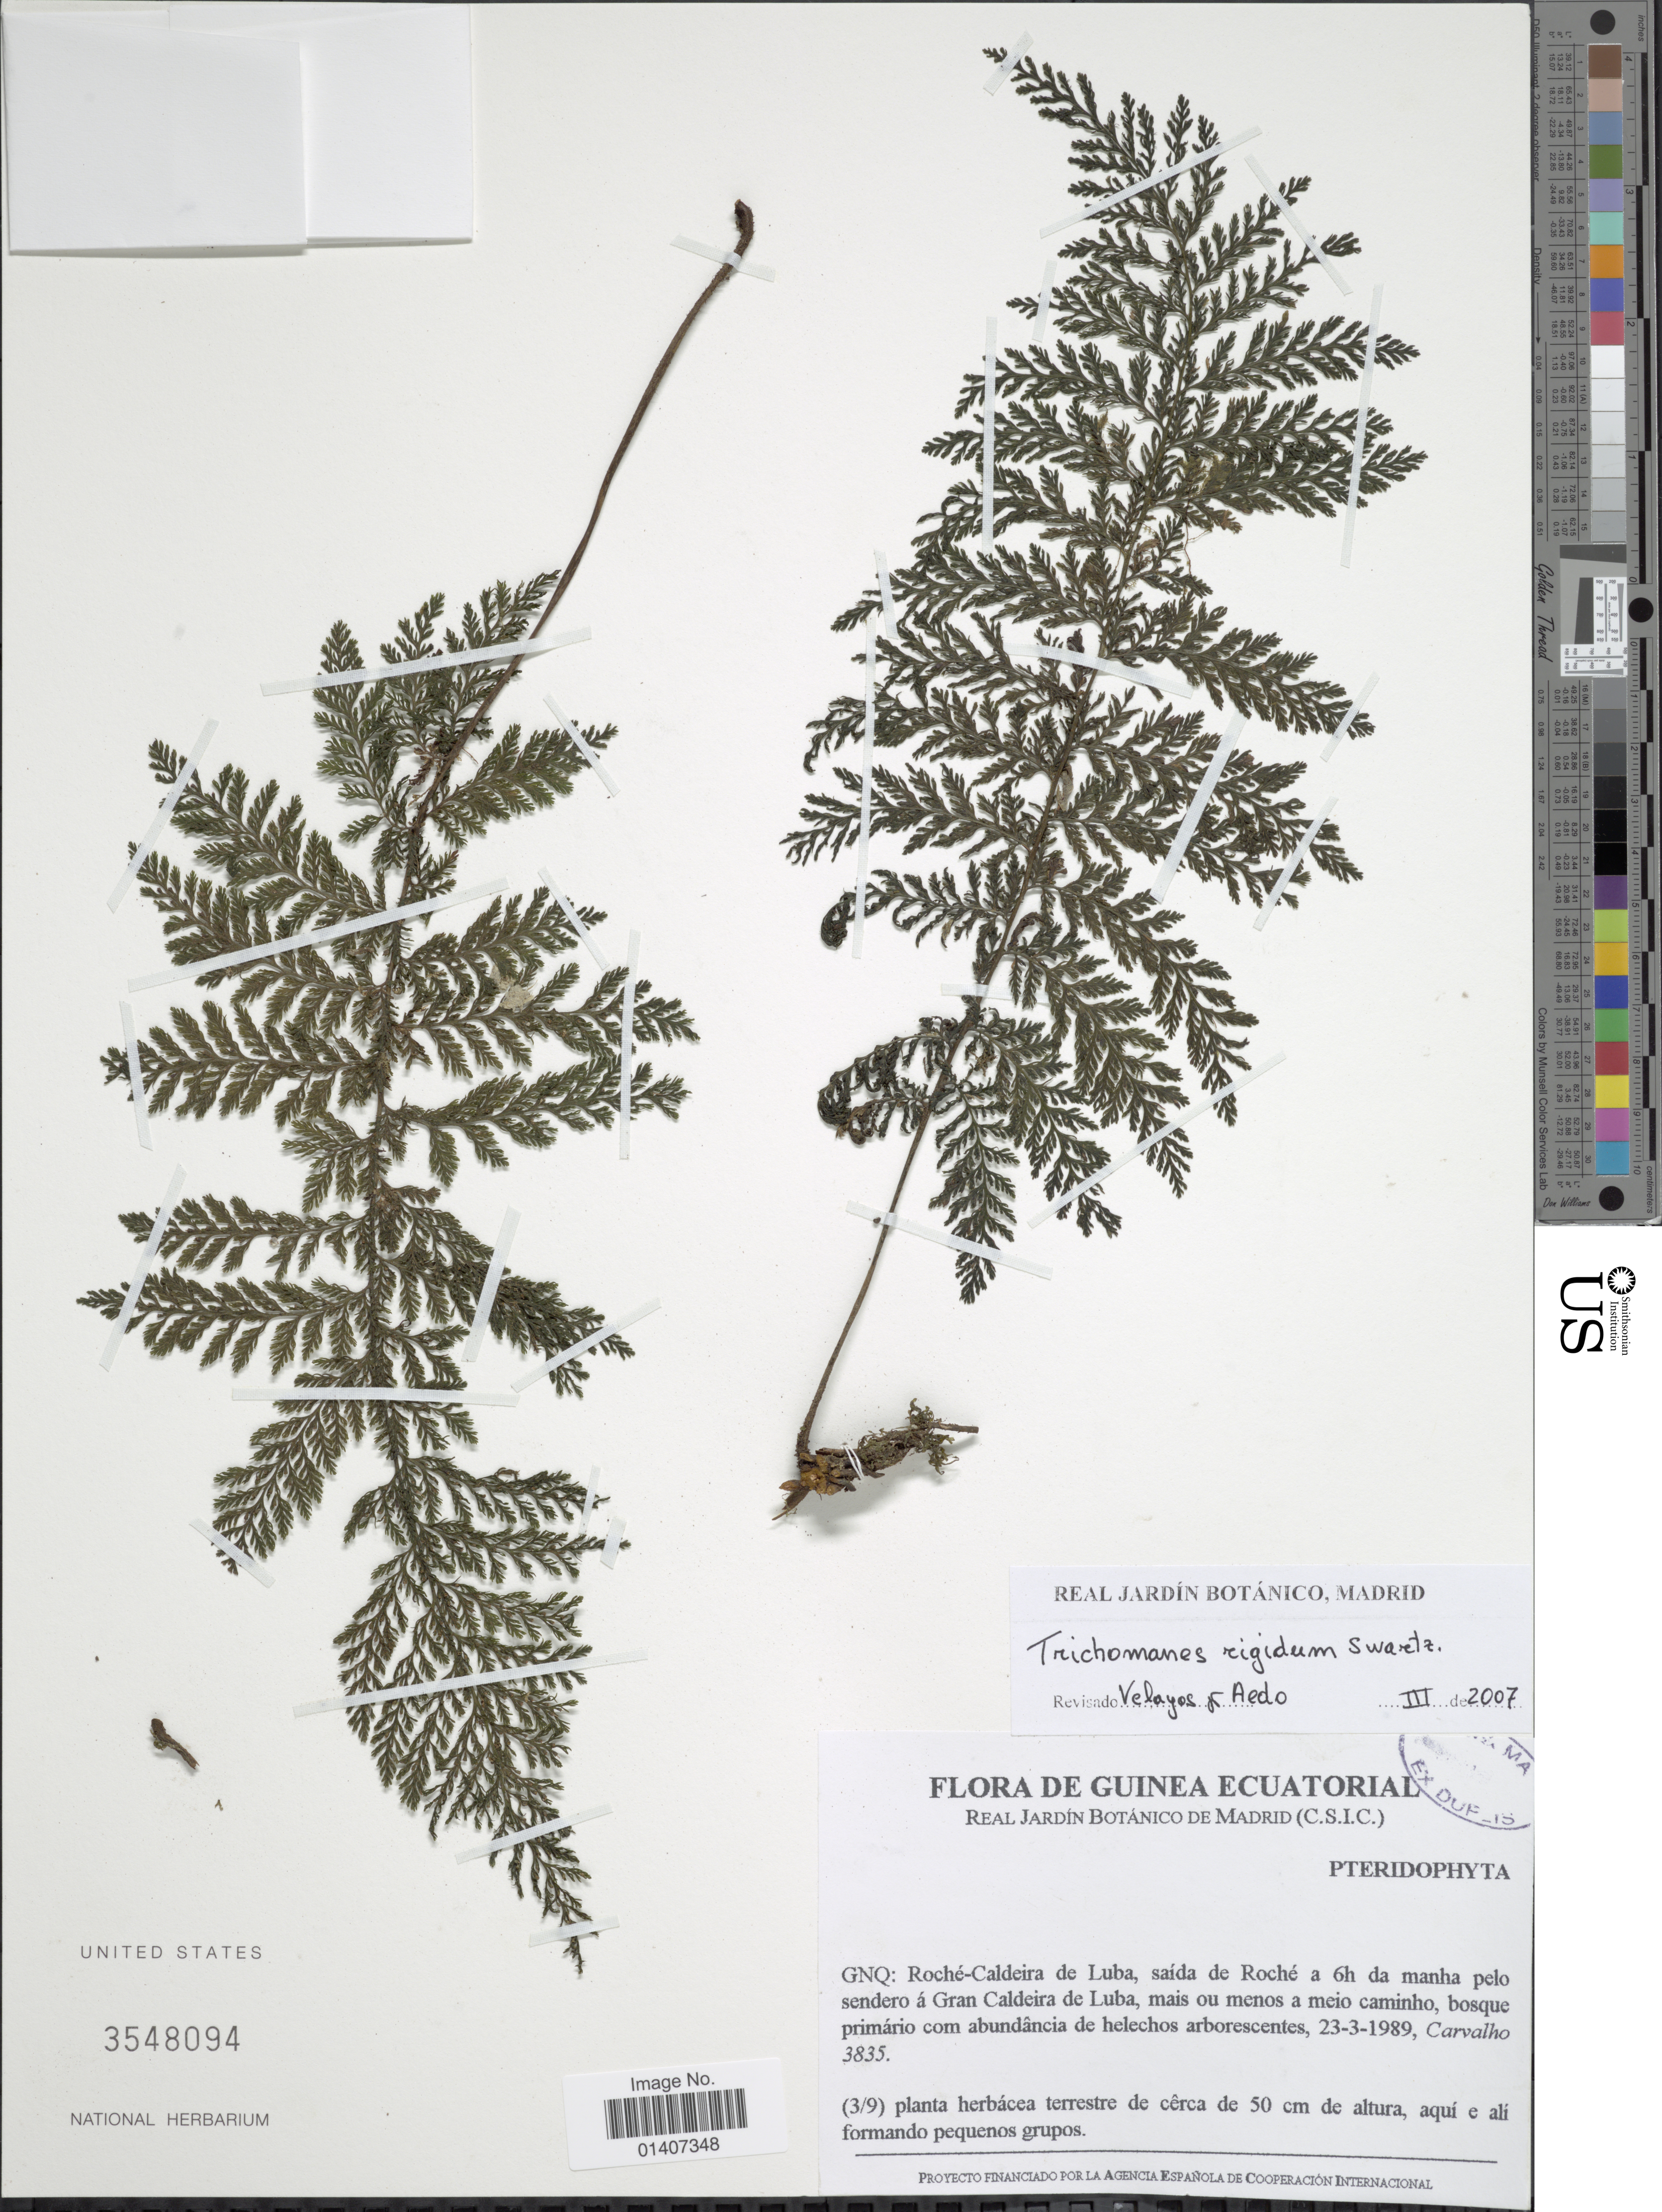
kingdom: Plantae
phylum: Tracheophyta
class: Polypodiopsida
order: Hymenophyllales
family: Hymenophyllaceae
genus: Abrodictyum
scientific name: Abrodictyum rigidum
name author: (Sw.) Ebihara & Dubuisson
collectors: Carvalho, --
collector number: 3835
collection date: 1989-03-23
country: Equatorial Guinea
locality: GNQ: Roché-Caldeira de Luba, saida de Roché a 6h da manha pelo sendero a Gran Caldeira de Luba, mais ou menos a meio caminho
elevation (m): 50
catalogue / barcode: US 3548094